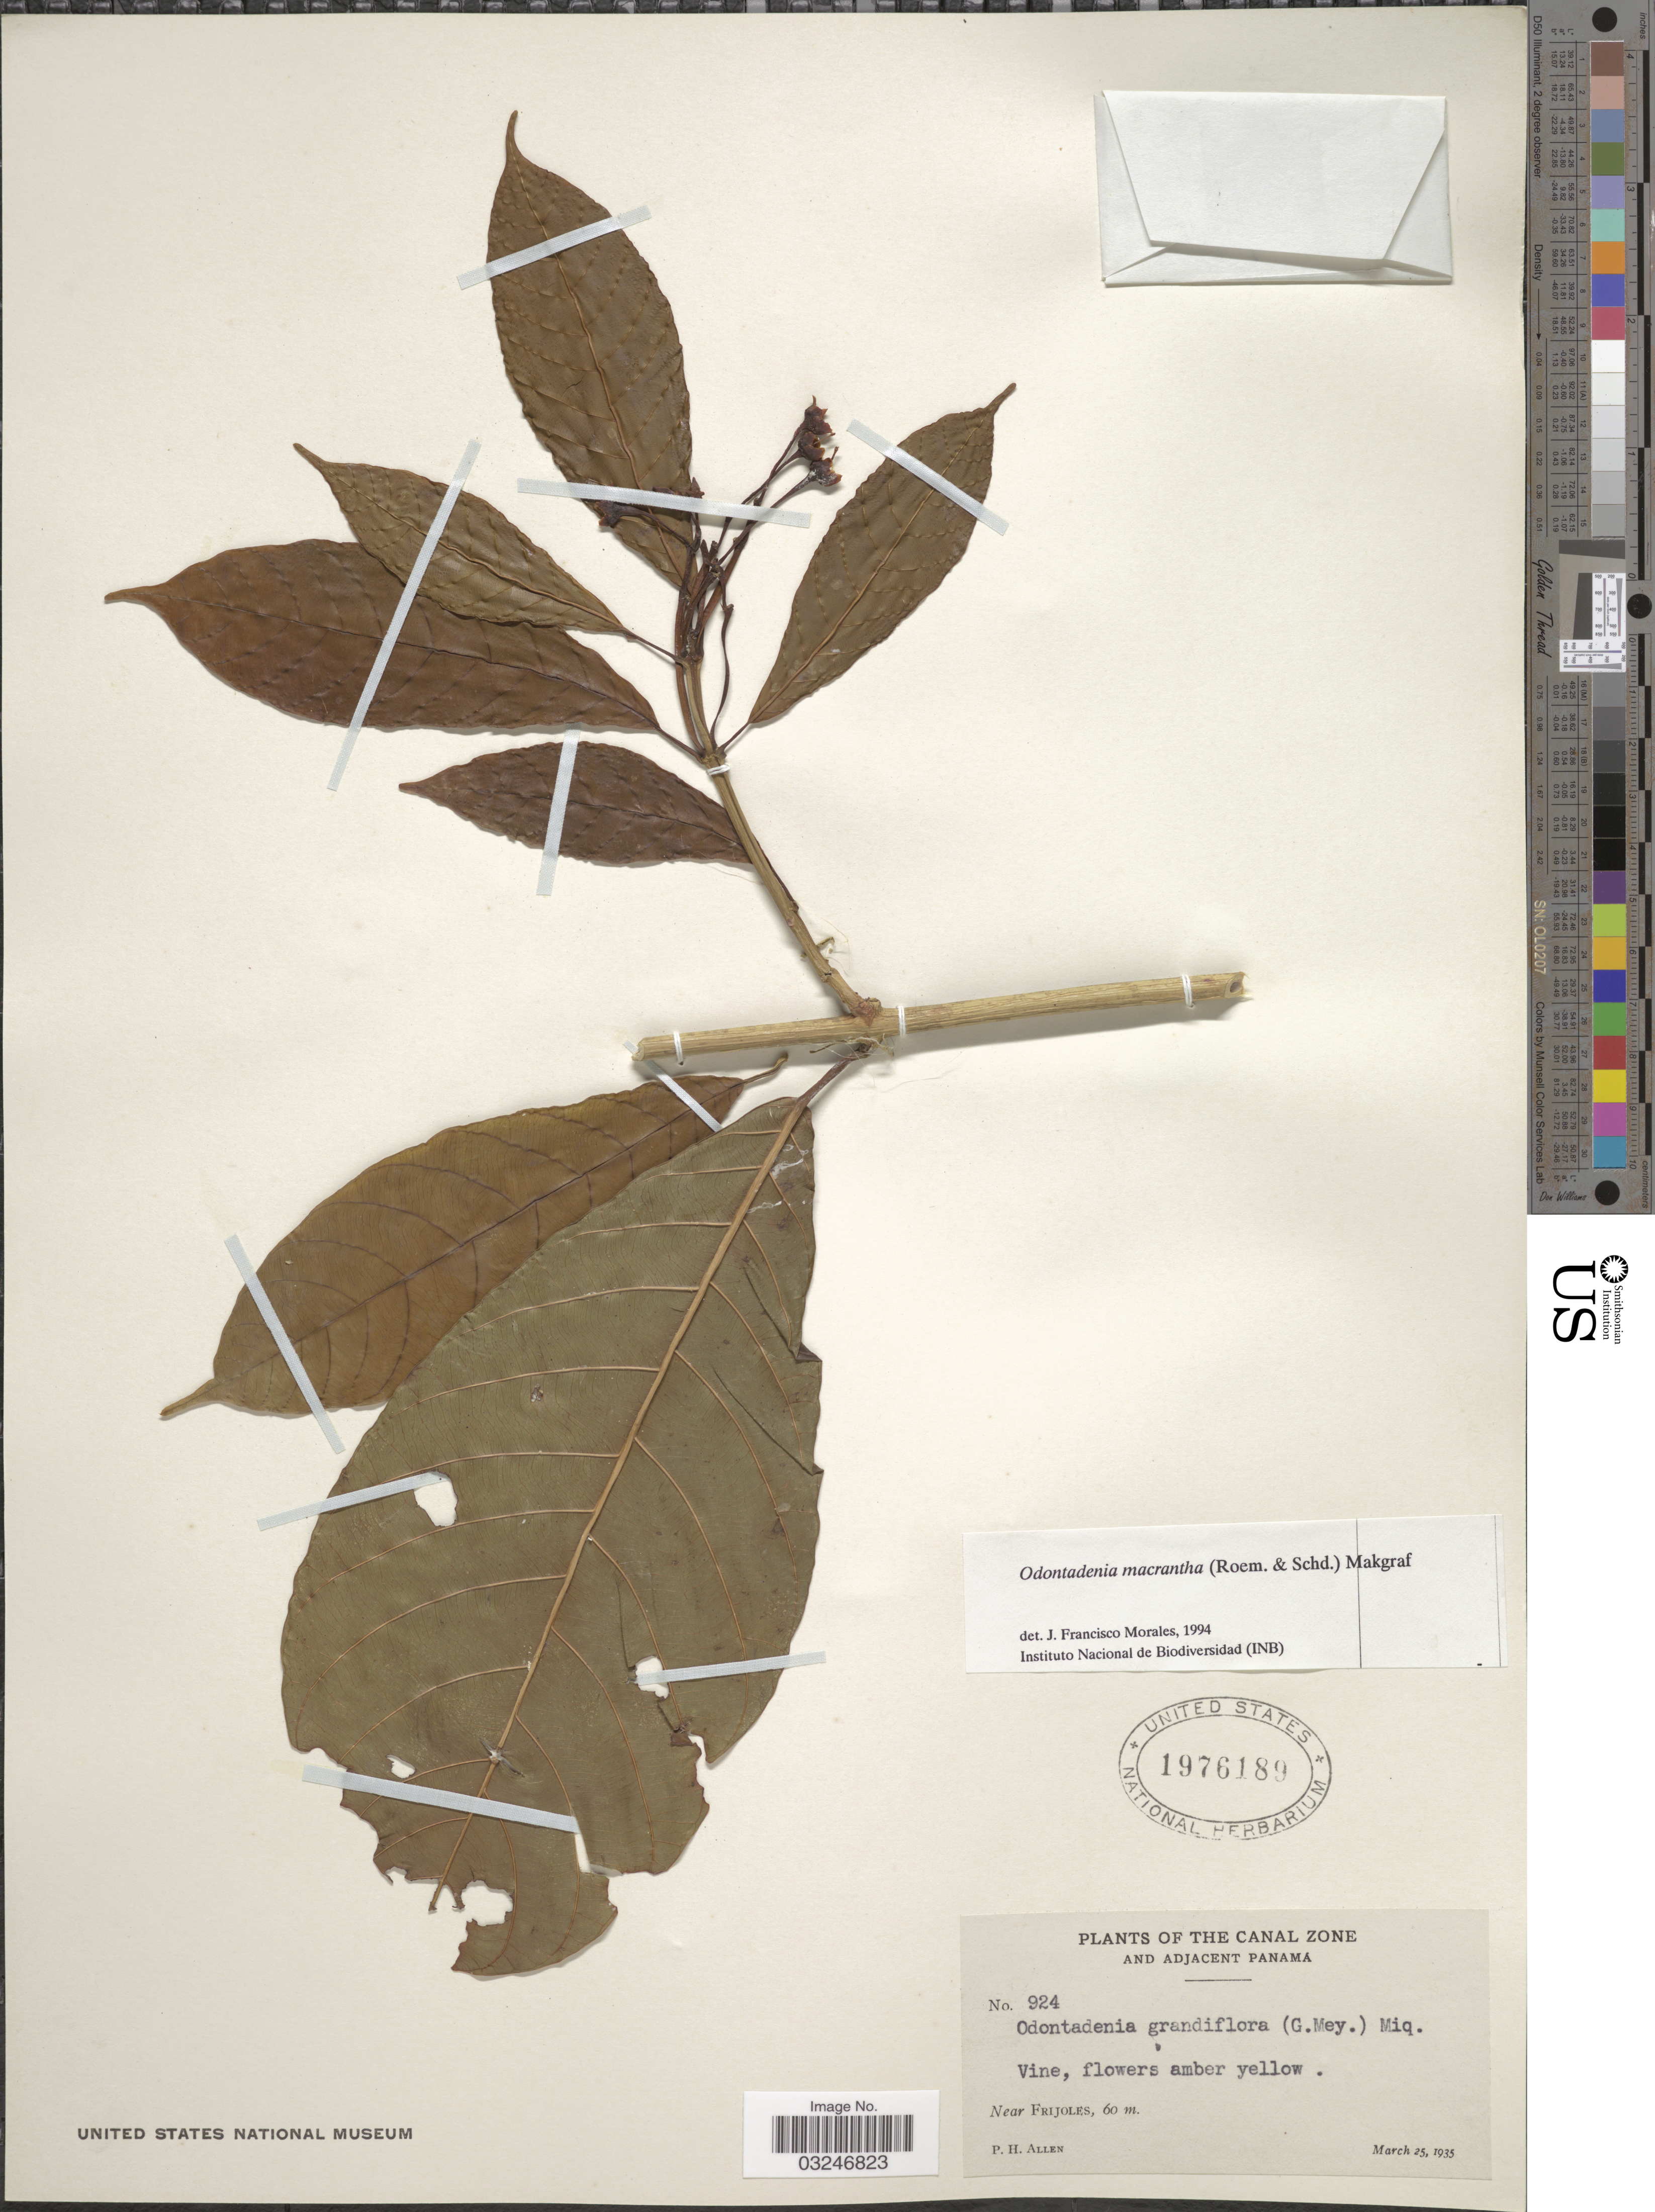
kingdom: Plantae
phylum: Tracheophyta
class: Magnoliopsida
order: Gentianales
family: Apocynaceae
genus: Odontadenia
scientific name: Odontadenia macrantha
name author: (Roem. & Schult.) Markgr.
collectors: P. H. Allen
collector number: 924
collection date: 1935-03-25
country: Panama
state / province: Colón / Panamá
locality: The Canal Zone and adjacent Panamá. Near Frijoles.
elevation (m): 60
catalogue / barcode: US 1976189